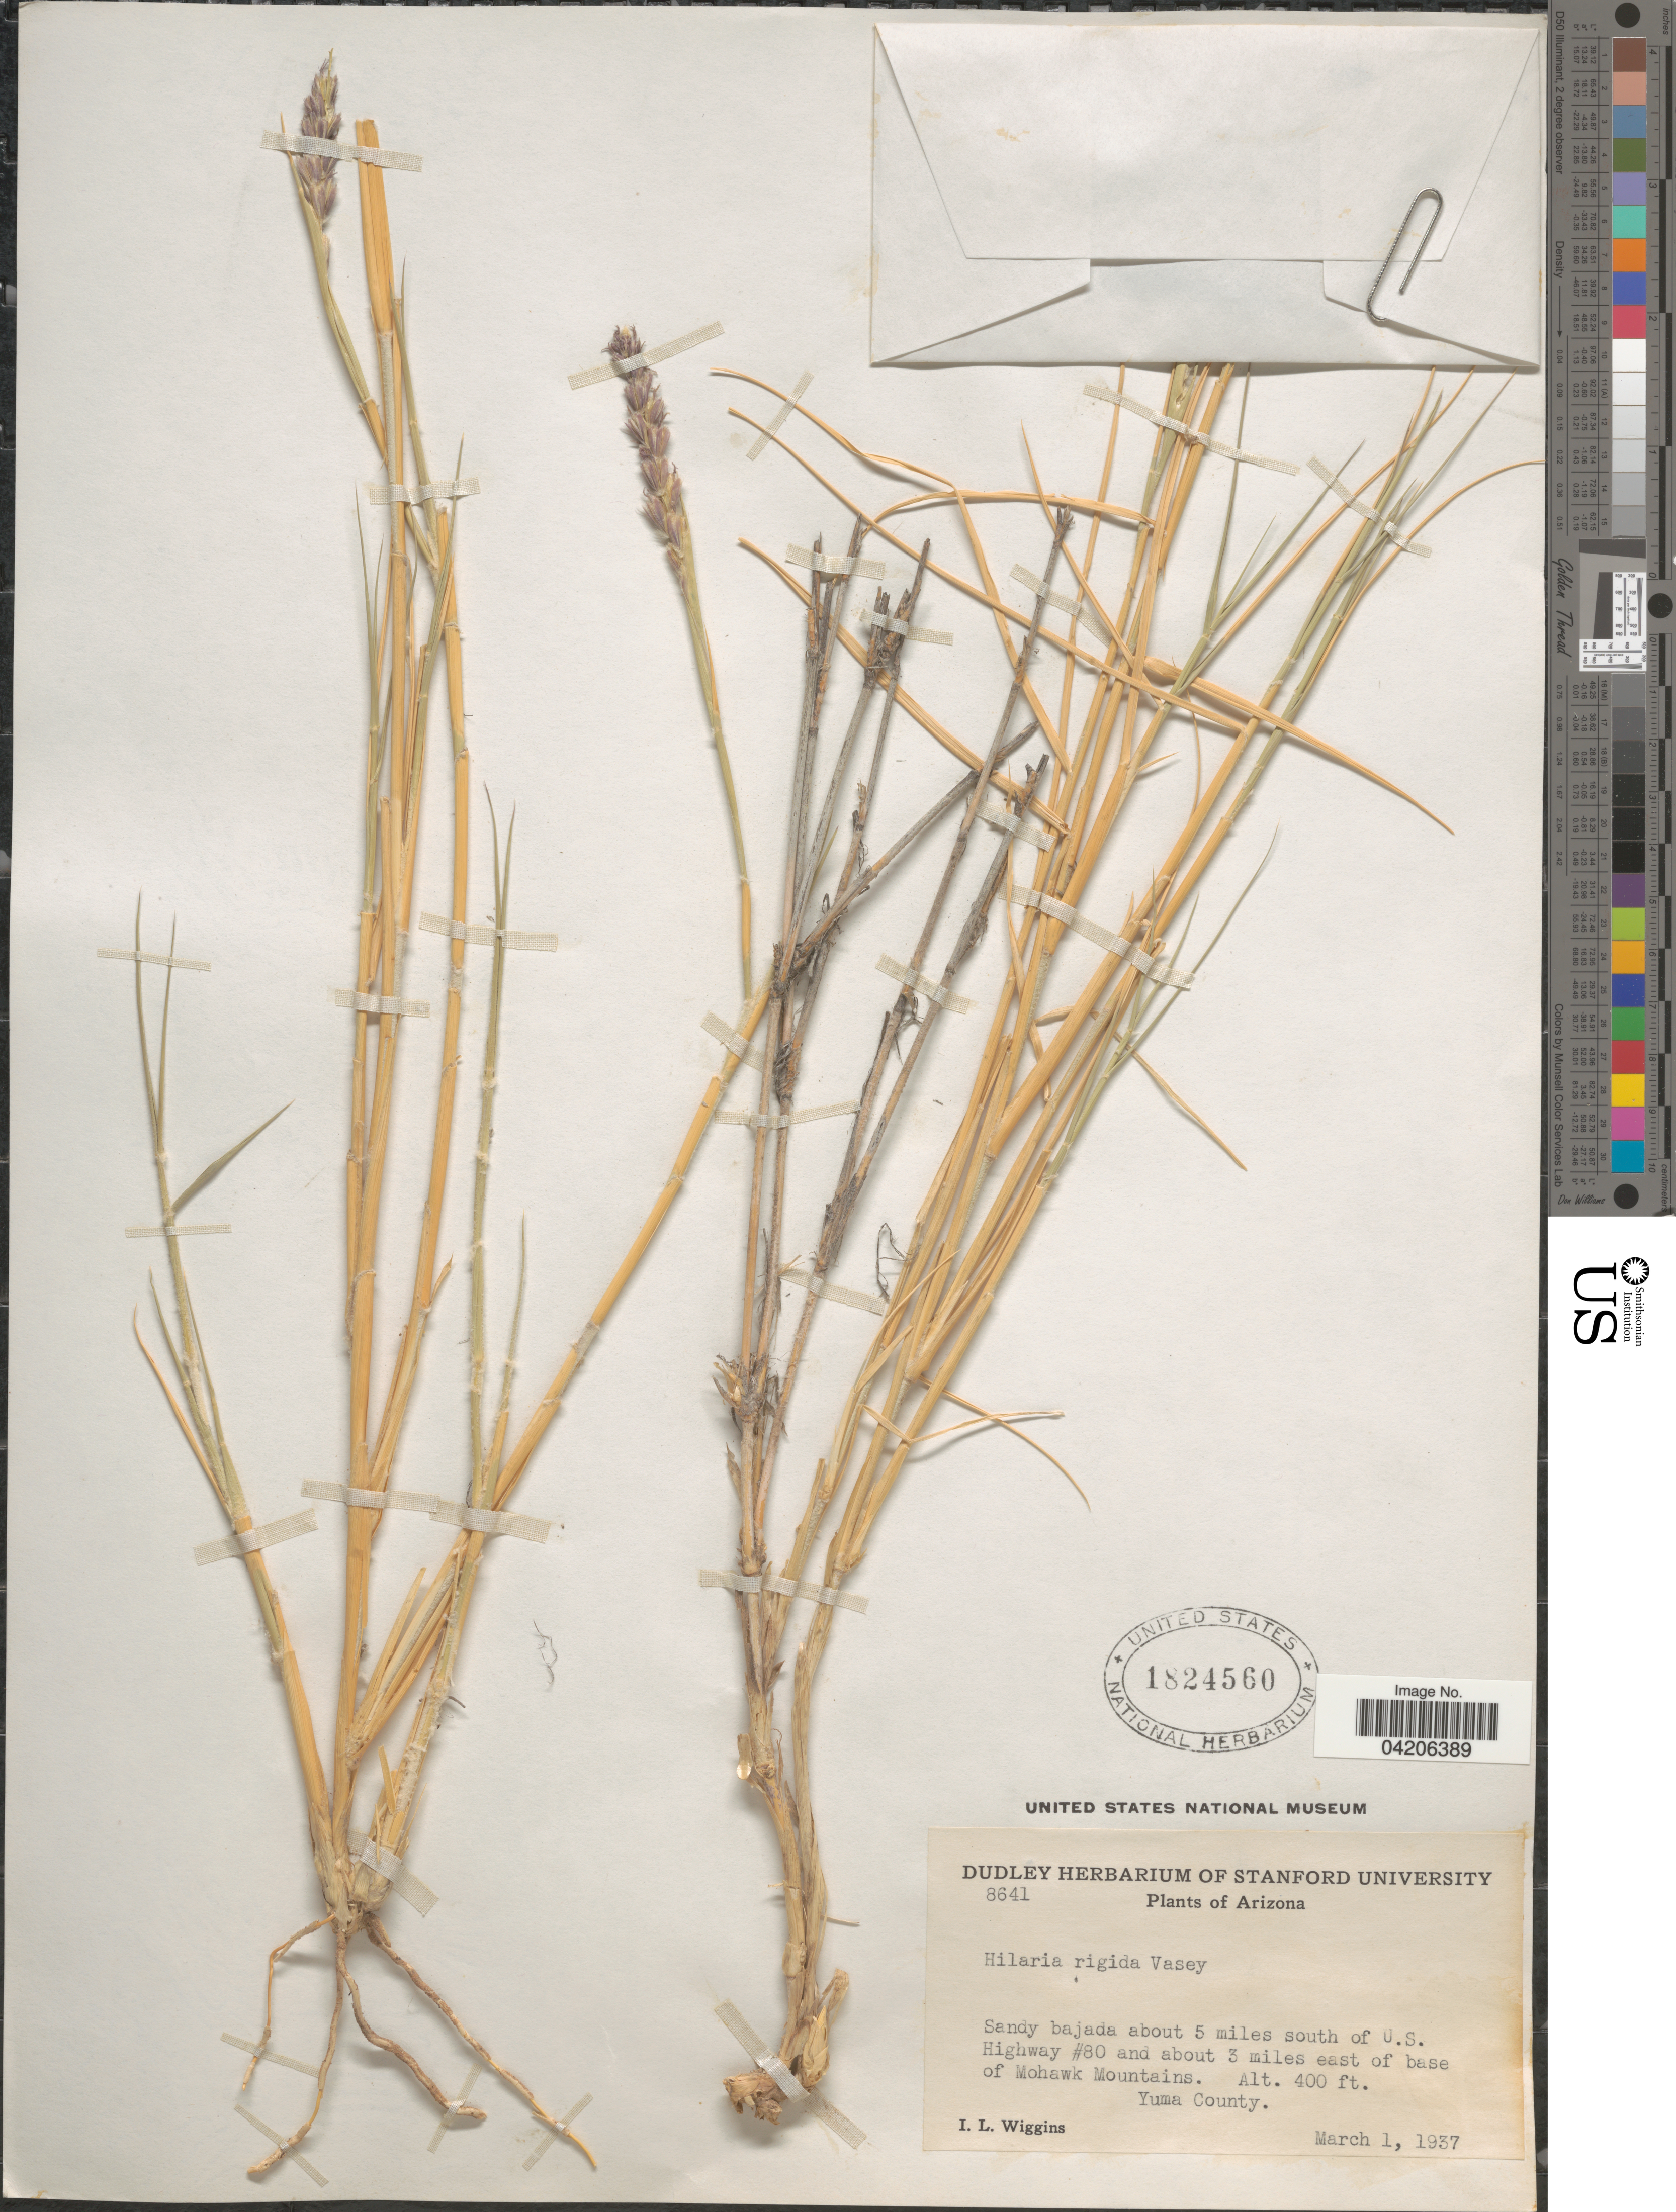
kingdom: Plantae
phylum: Tracheophyta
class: Liliopsida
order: Poales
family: Poaceae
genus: Hilaria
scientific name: Hilaria rigida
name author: (Thurb.) Benth. ex Scribn.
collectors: I. L. Wiggins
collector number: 8641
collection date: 1937-03-01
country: United States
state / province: Arizona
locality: Sandy bajada about 5 miles south of U.S. Highway #80 and about 3 miles east of base of Mohawk Mountains. Yuma County.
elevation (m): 122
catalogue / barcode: US 1824560